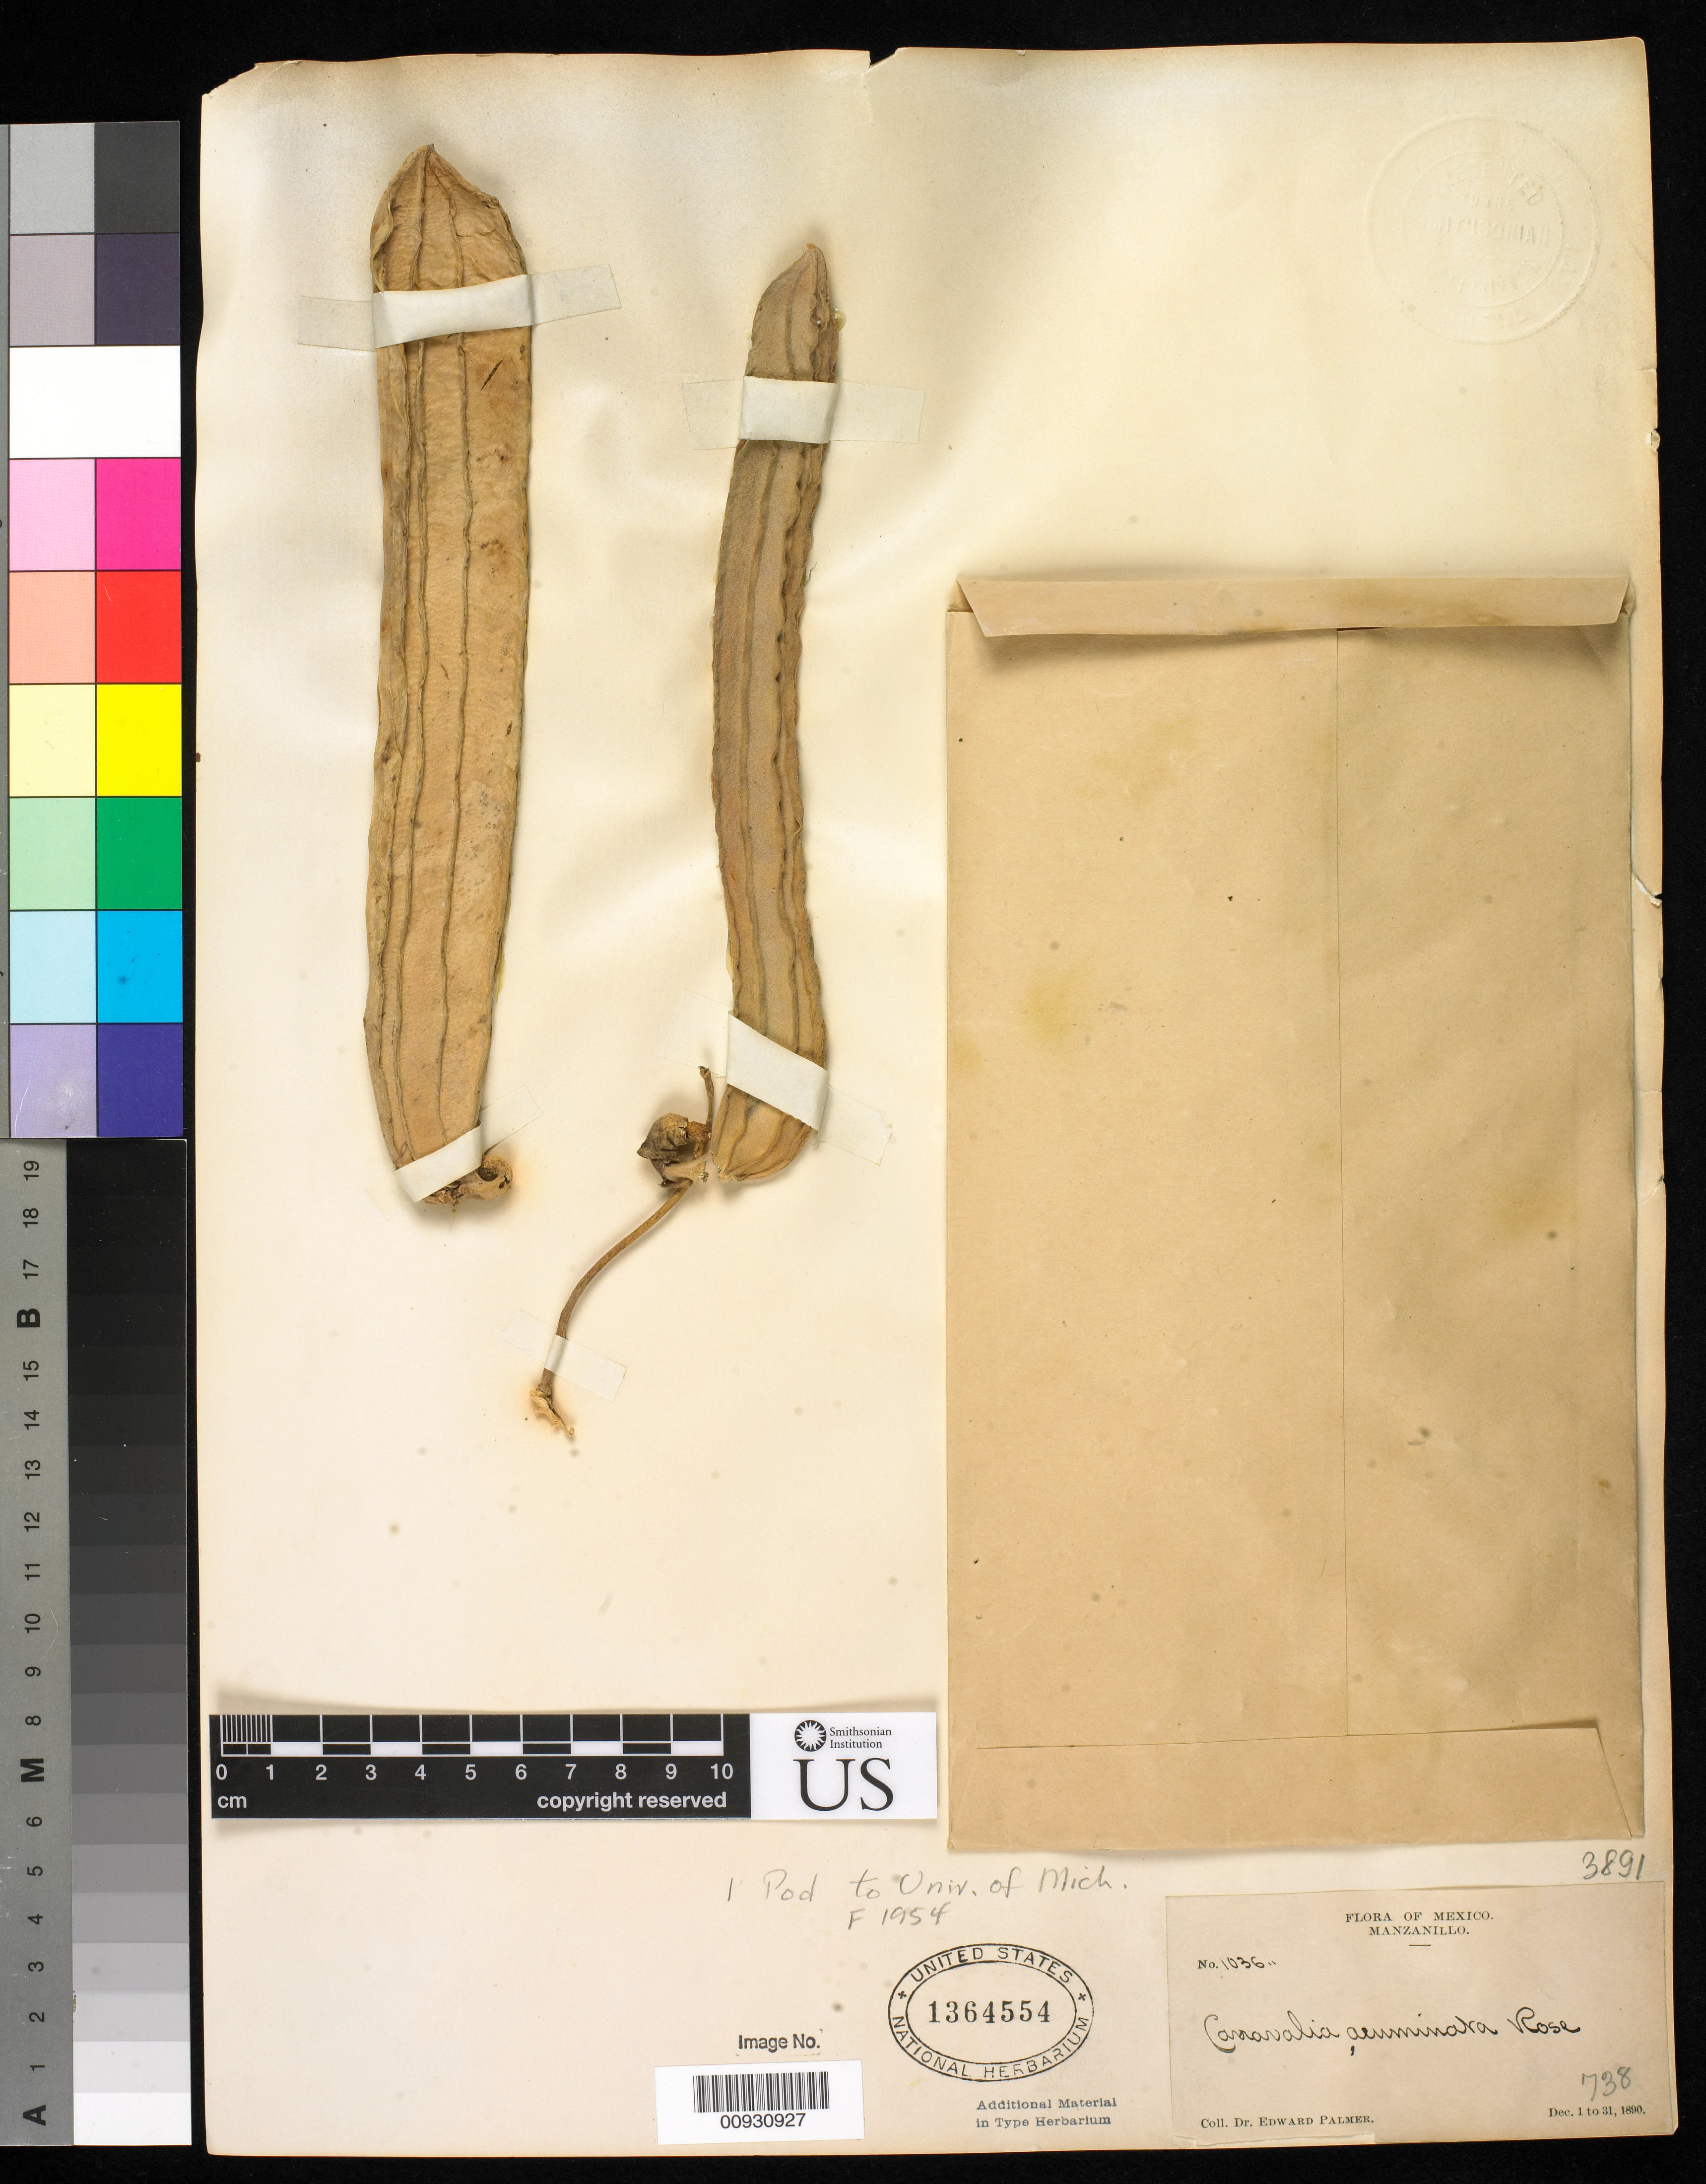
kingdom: Plantae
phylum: Tracheophyta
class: Magnoliopsida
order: Fabales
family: Fabaceae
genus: Canavalia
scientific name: Canavalia acuminata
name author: Rose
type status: Isotype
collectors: E. Palmer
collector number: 1036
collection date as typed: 01 Dec 1890 to 31 Dec 1890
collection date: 1890-12-01/1890-12-31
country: Mexico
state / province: Colima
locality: Manzanillo.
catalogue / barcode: US 1364554